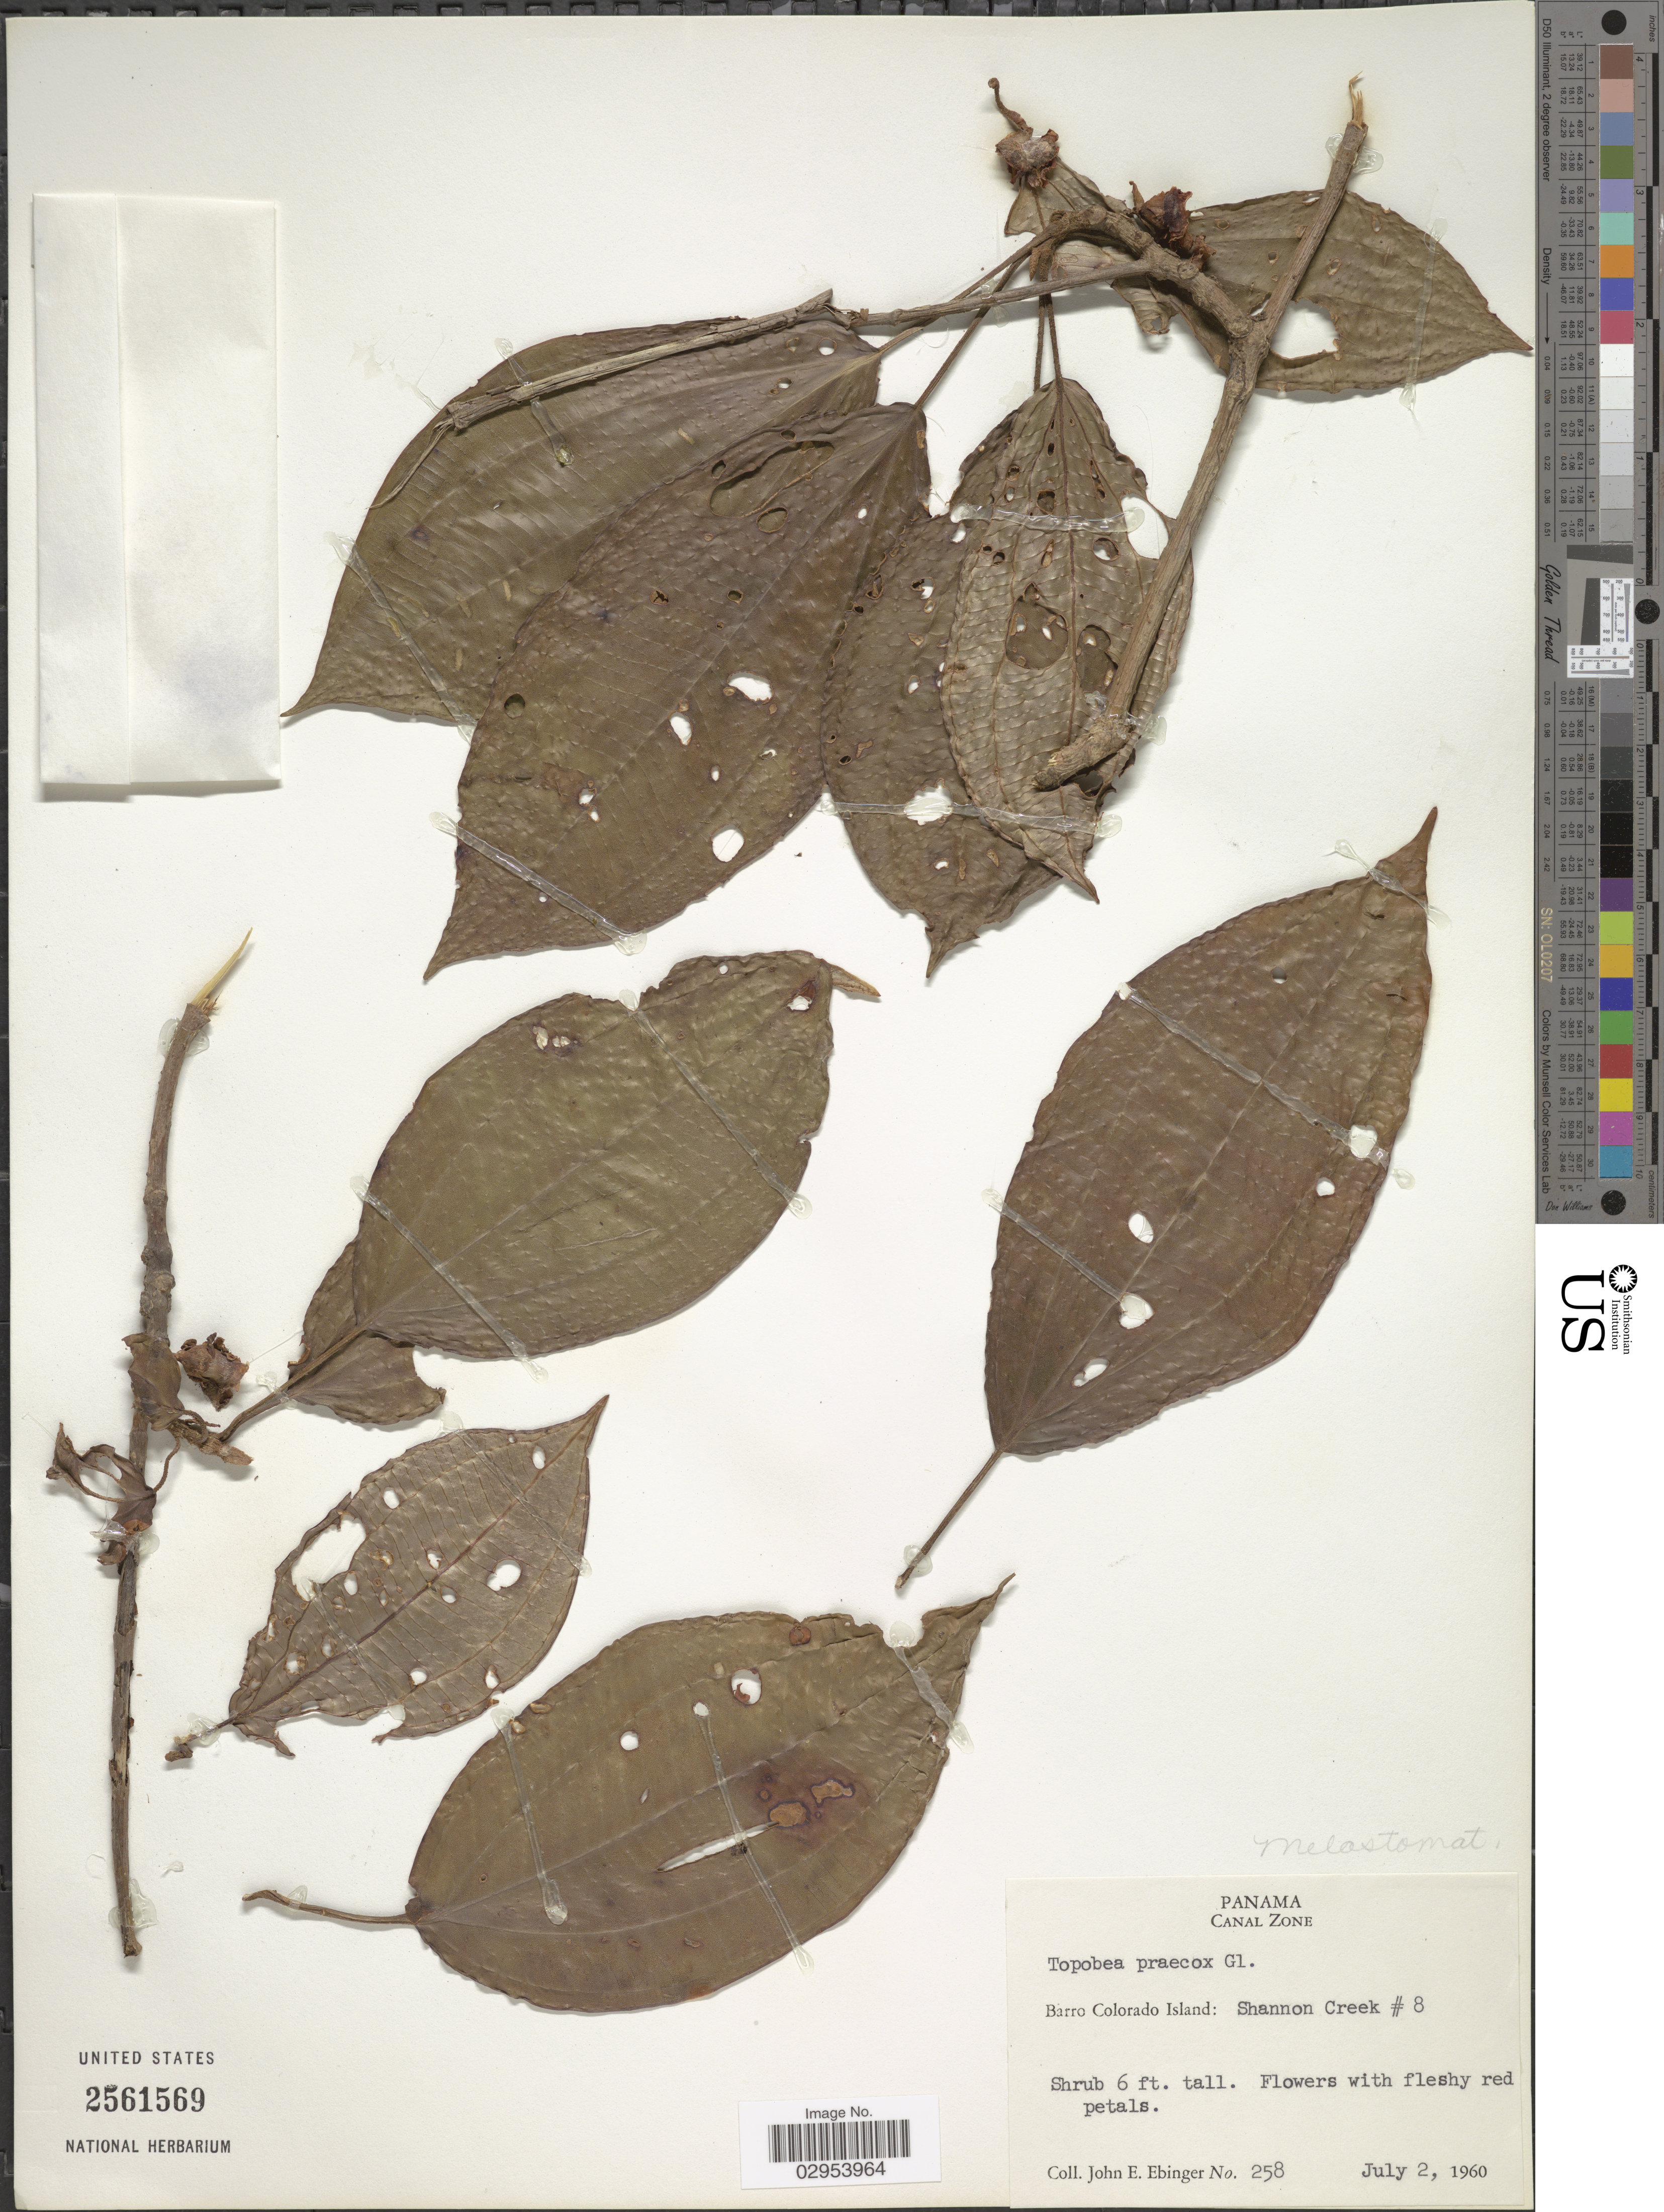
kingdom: Plantae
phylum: Tracheophyta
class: Magnoliopsida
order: Myrtales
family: Melastomataceae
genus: Topobea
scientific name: Topobea praecox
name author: Gleason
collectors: J. Ebinger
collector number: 258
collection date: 1960-07-02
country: Panama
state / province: Panamá Oeste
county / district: Canal Zone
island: Barro Colorado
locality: Barro Colorado Island: Shannon Creek # 8.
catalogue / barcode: US 2561569